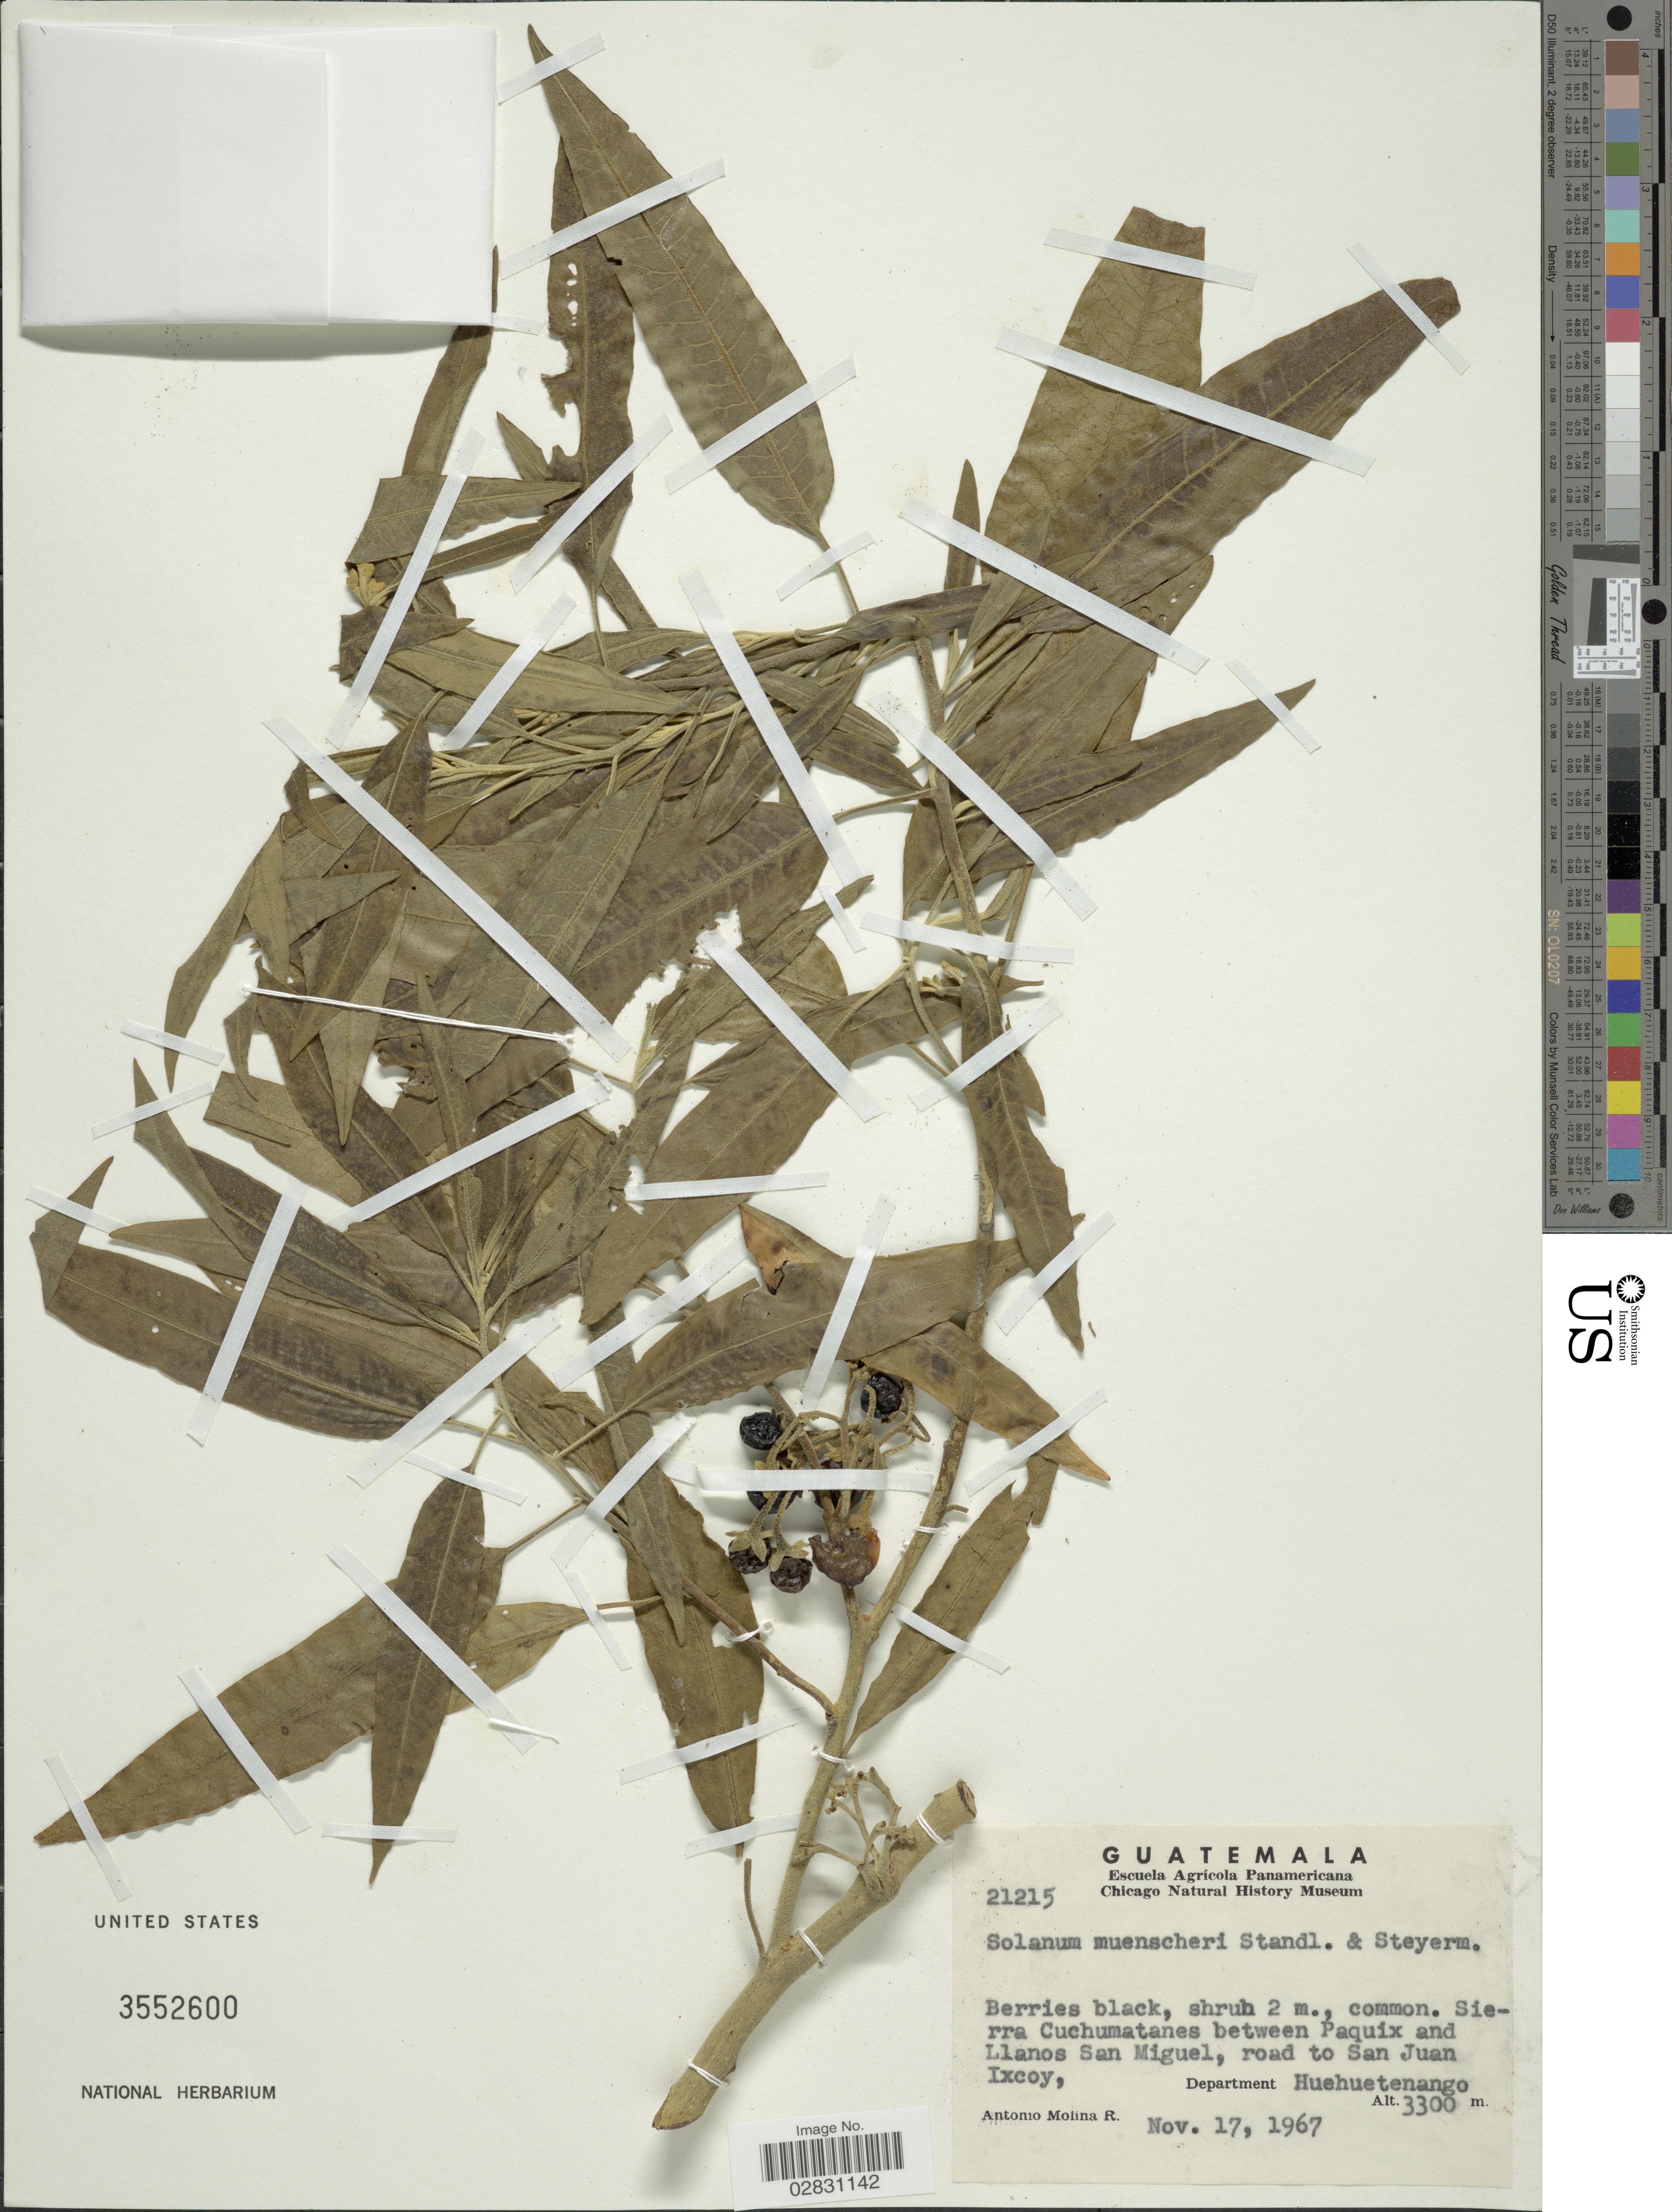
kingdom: Plantae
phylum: Tracheophyta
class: Magnoliopsida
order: Solanales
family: Solanaceae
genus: Solanum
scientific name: Solanum muenscheri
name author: Standl. & Steyerm.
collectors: A. Molina R.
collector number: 21215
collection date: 1967-11-17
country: Guatemala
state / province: Huehuetenango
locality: Sierra Cuchumatanes between Paquix and Llanos San Miguel, road to San Juan Ixcoy, Department Huehuetenango.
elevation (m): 3300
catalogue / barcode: US 3552600